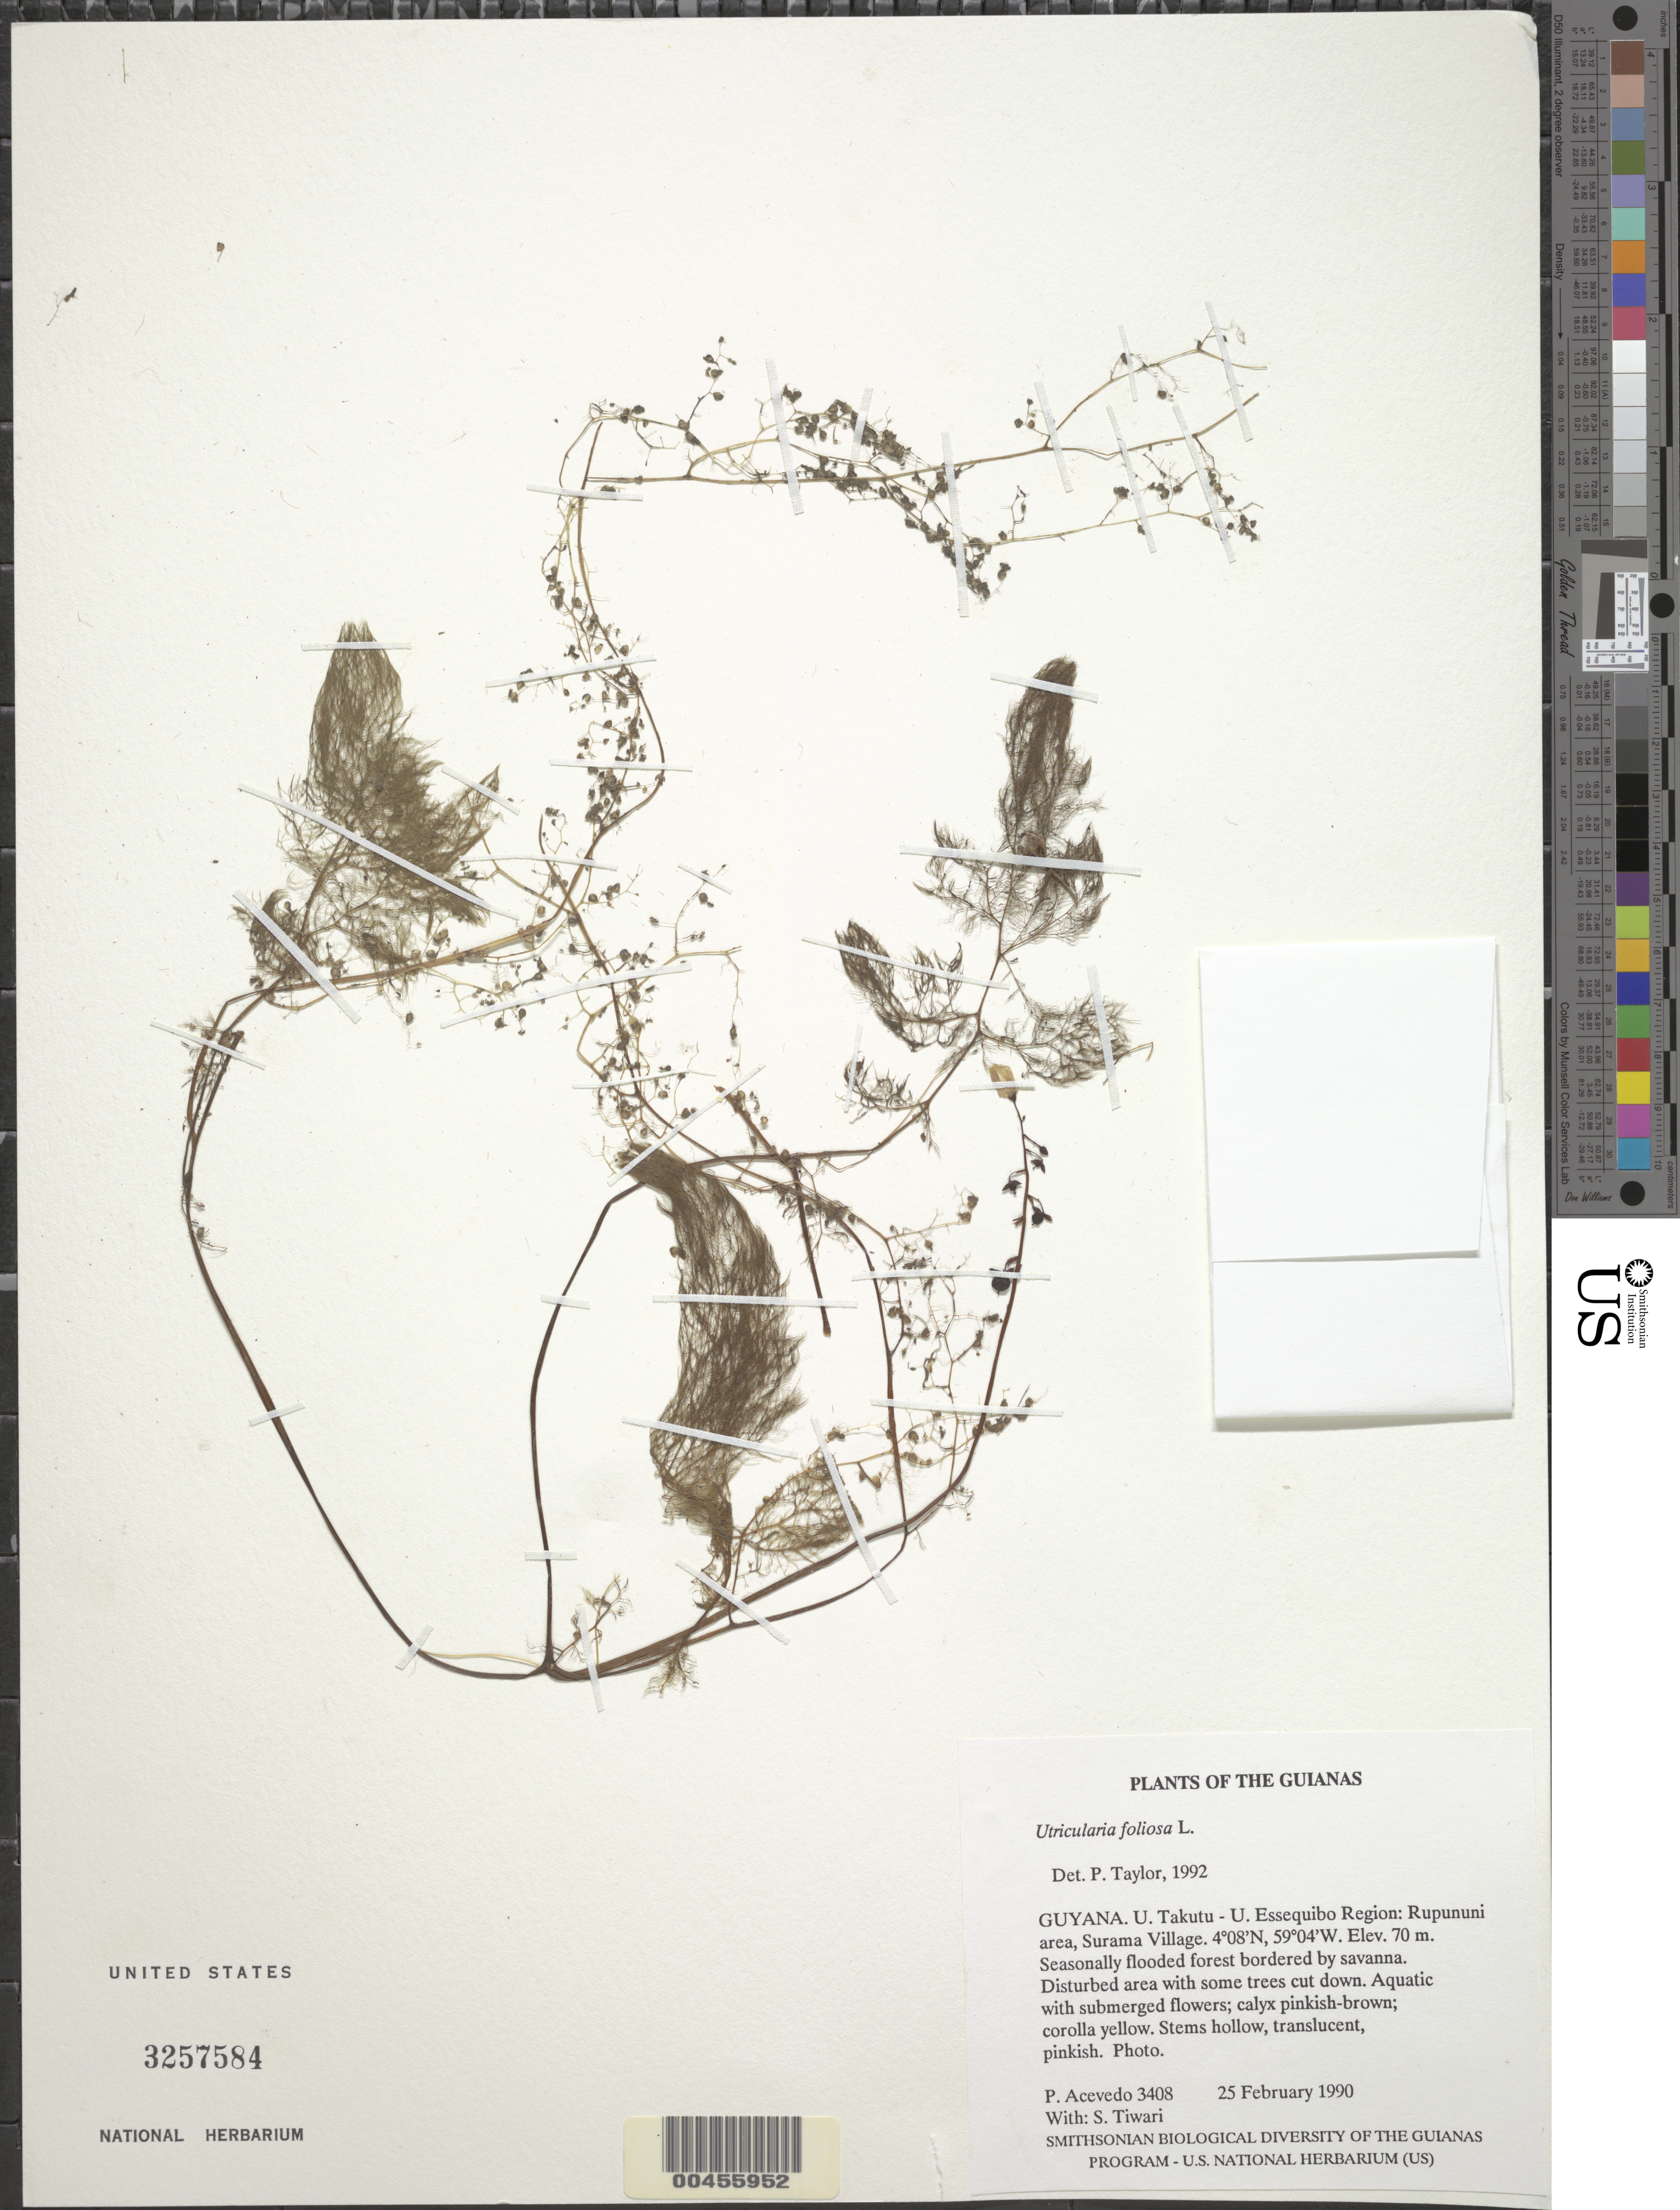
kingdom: Plantae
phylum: Tracheophyta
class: Magnoliopsida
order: Lamiales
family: Lentibulariaceae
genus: Utricularia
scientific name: Utricularia foliosa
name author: L.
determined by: Taylor, P.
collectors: P. Acevedo-Rodr. & S. Tiwari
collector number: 3408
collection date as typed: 25 Feb 1990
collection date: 1990-02-25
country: Guyana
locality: U. Takutu - U. Essequibo. Rupununi area, Surama Village.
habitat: Seasonally flooded forest bordered by savanna. Disturbed area with some trees cut down.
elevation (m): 70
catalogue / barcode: US 3257584